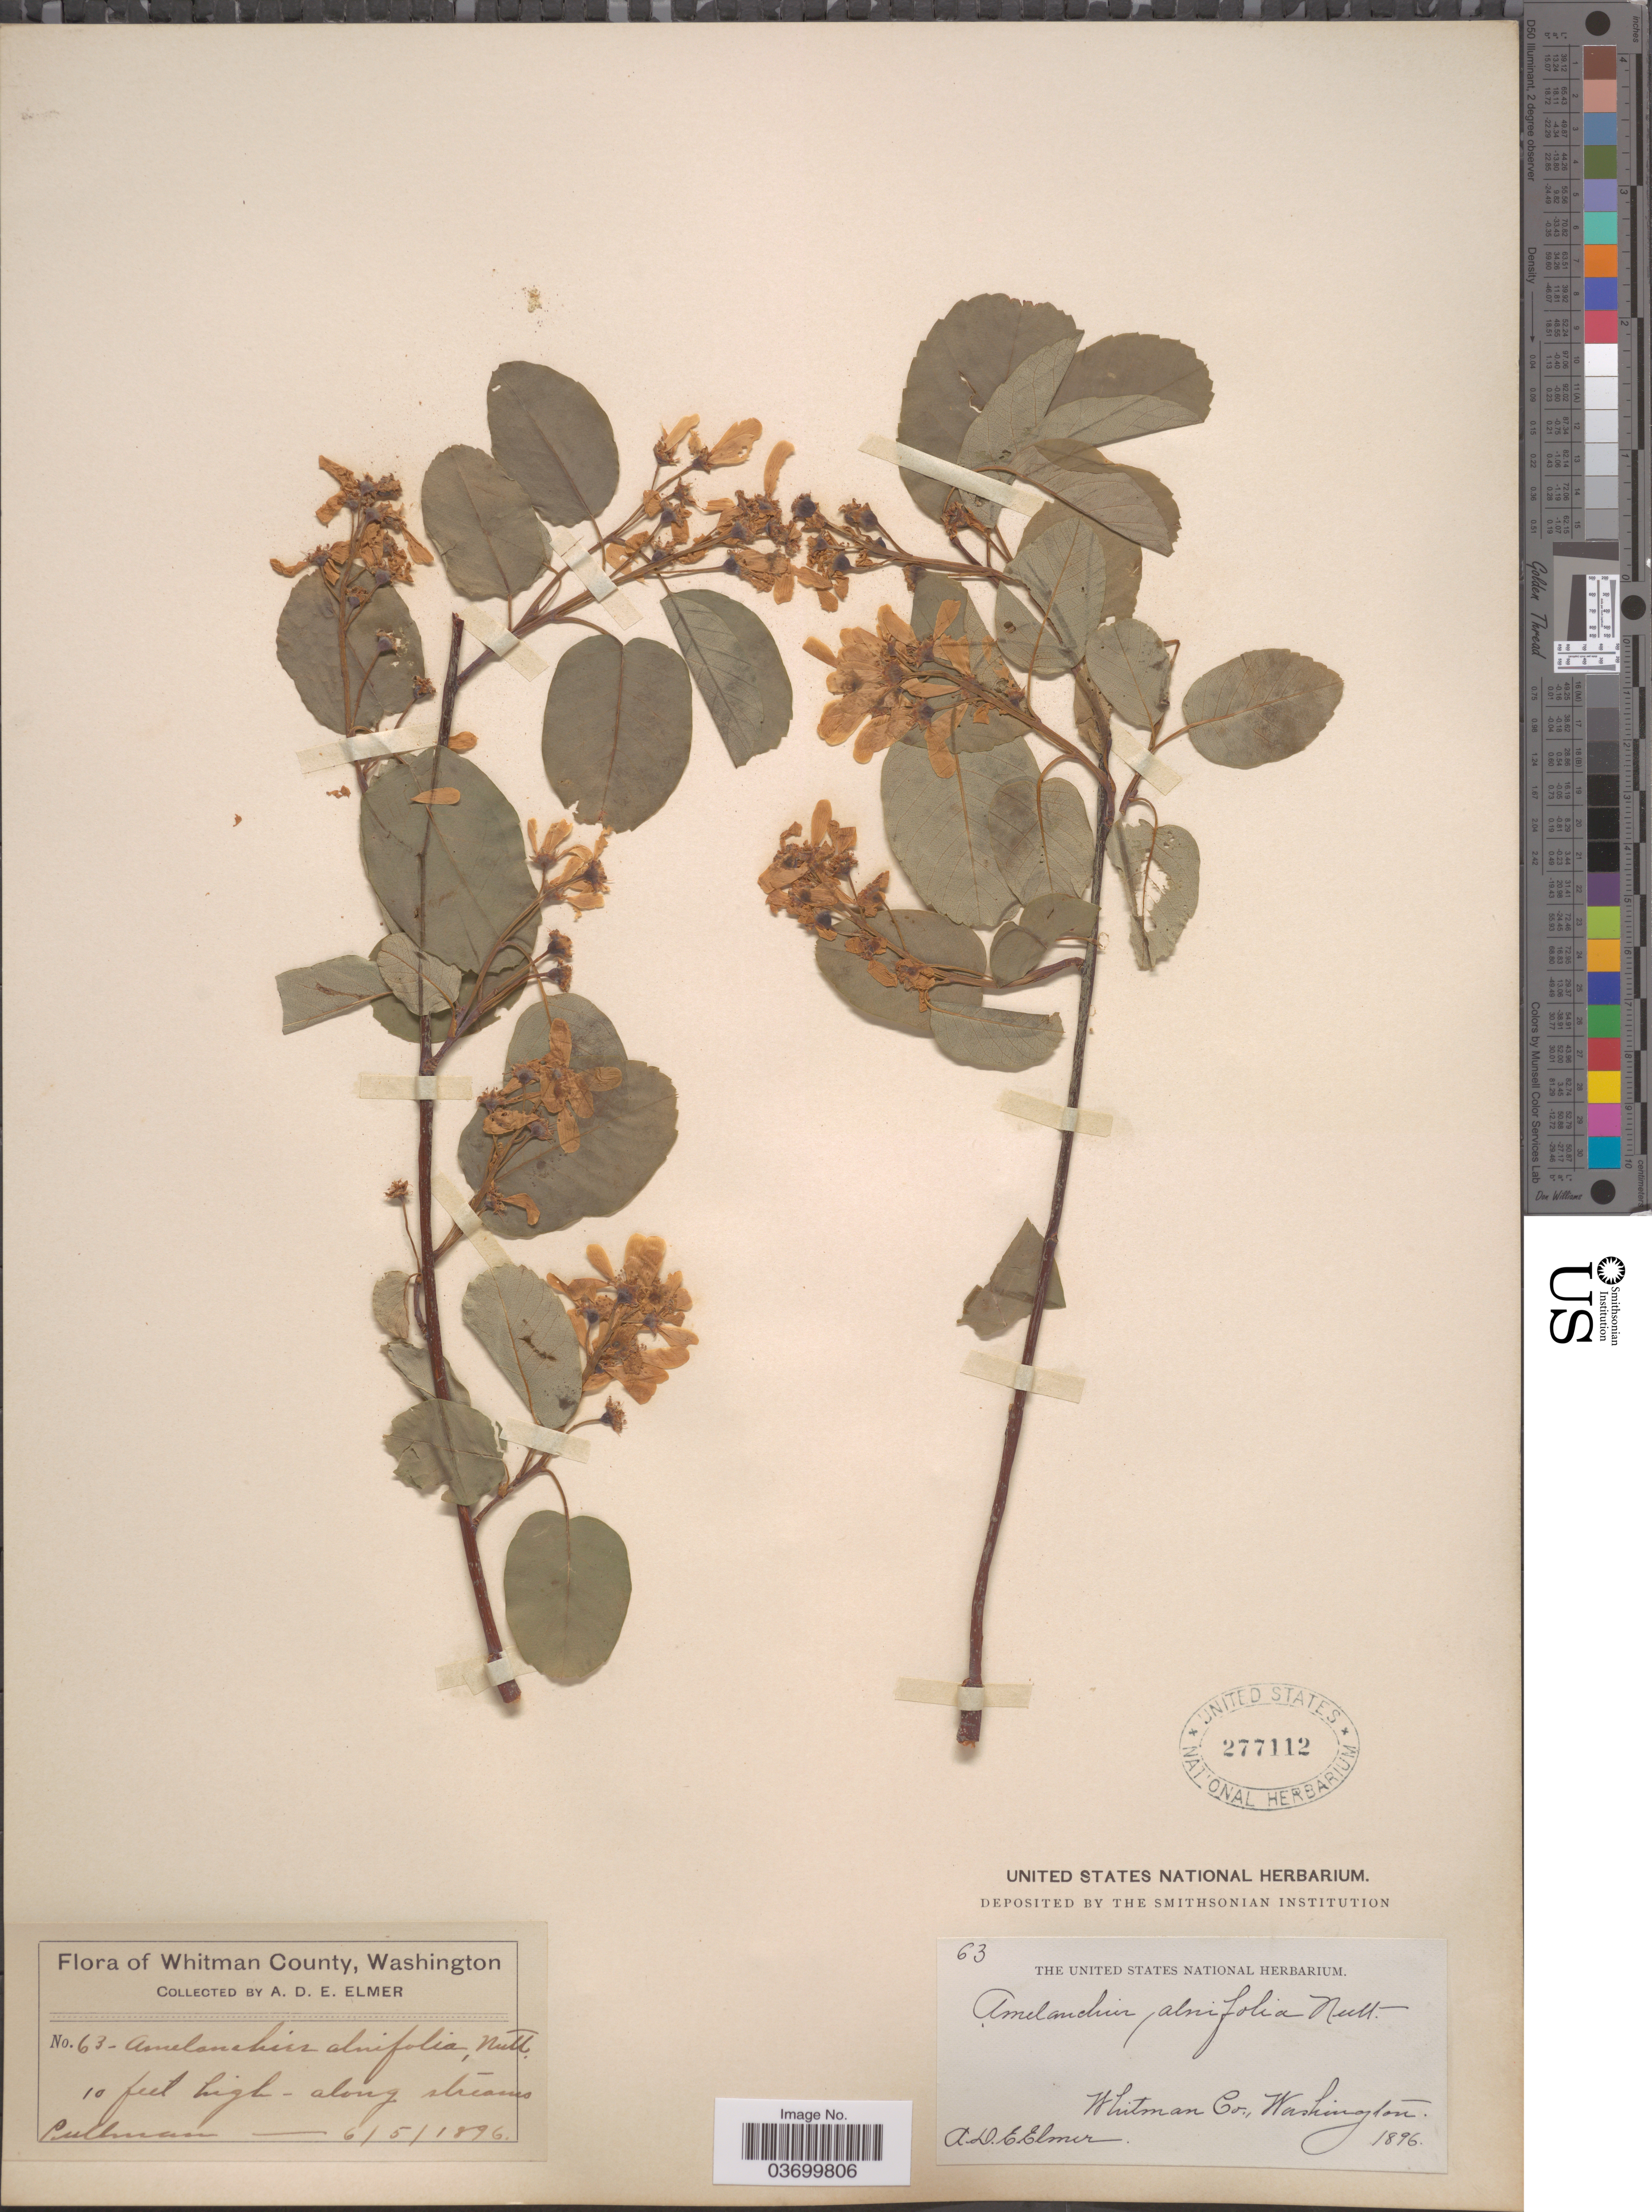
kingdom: Plantae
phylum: Tracheophyta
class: Magnoliopsida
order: Rosales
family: Rosaceae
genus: Amelanchier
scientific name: Amelanchier alnifolia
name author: (Nutt.) Nutt. ex M. Roem.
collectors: A. D. E. Elmer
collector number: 63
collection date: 1896-06-05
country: United States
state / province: Washington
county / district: Whitman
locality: Whitman County.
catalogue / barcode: US 277112